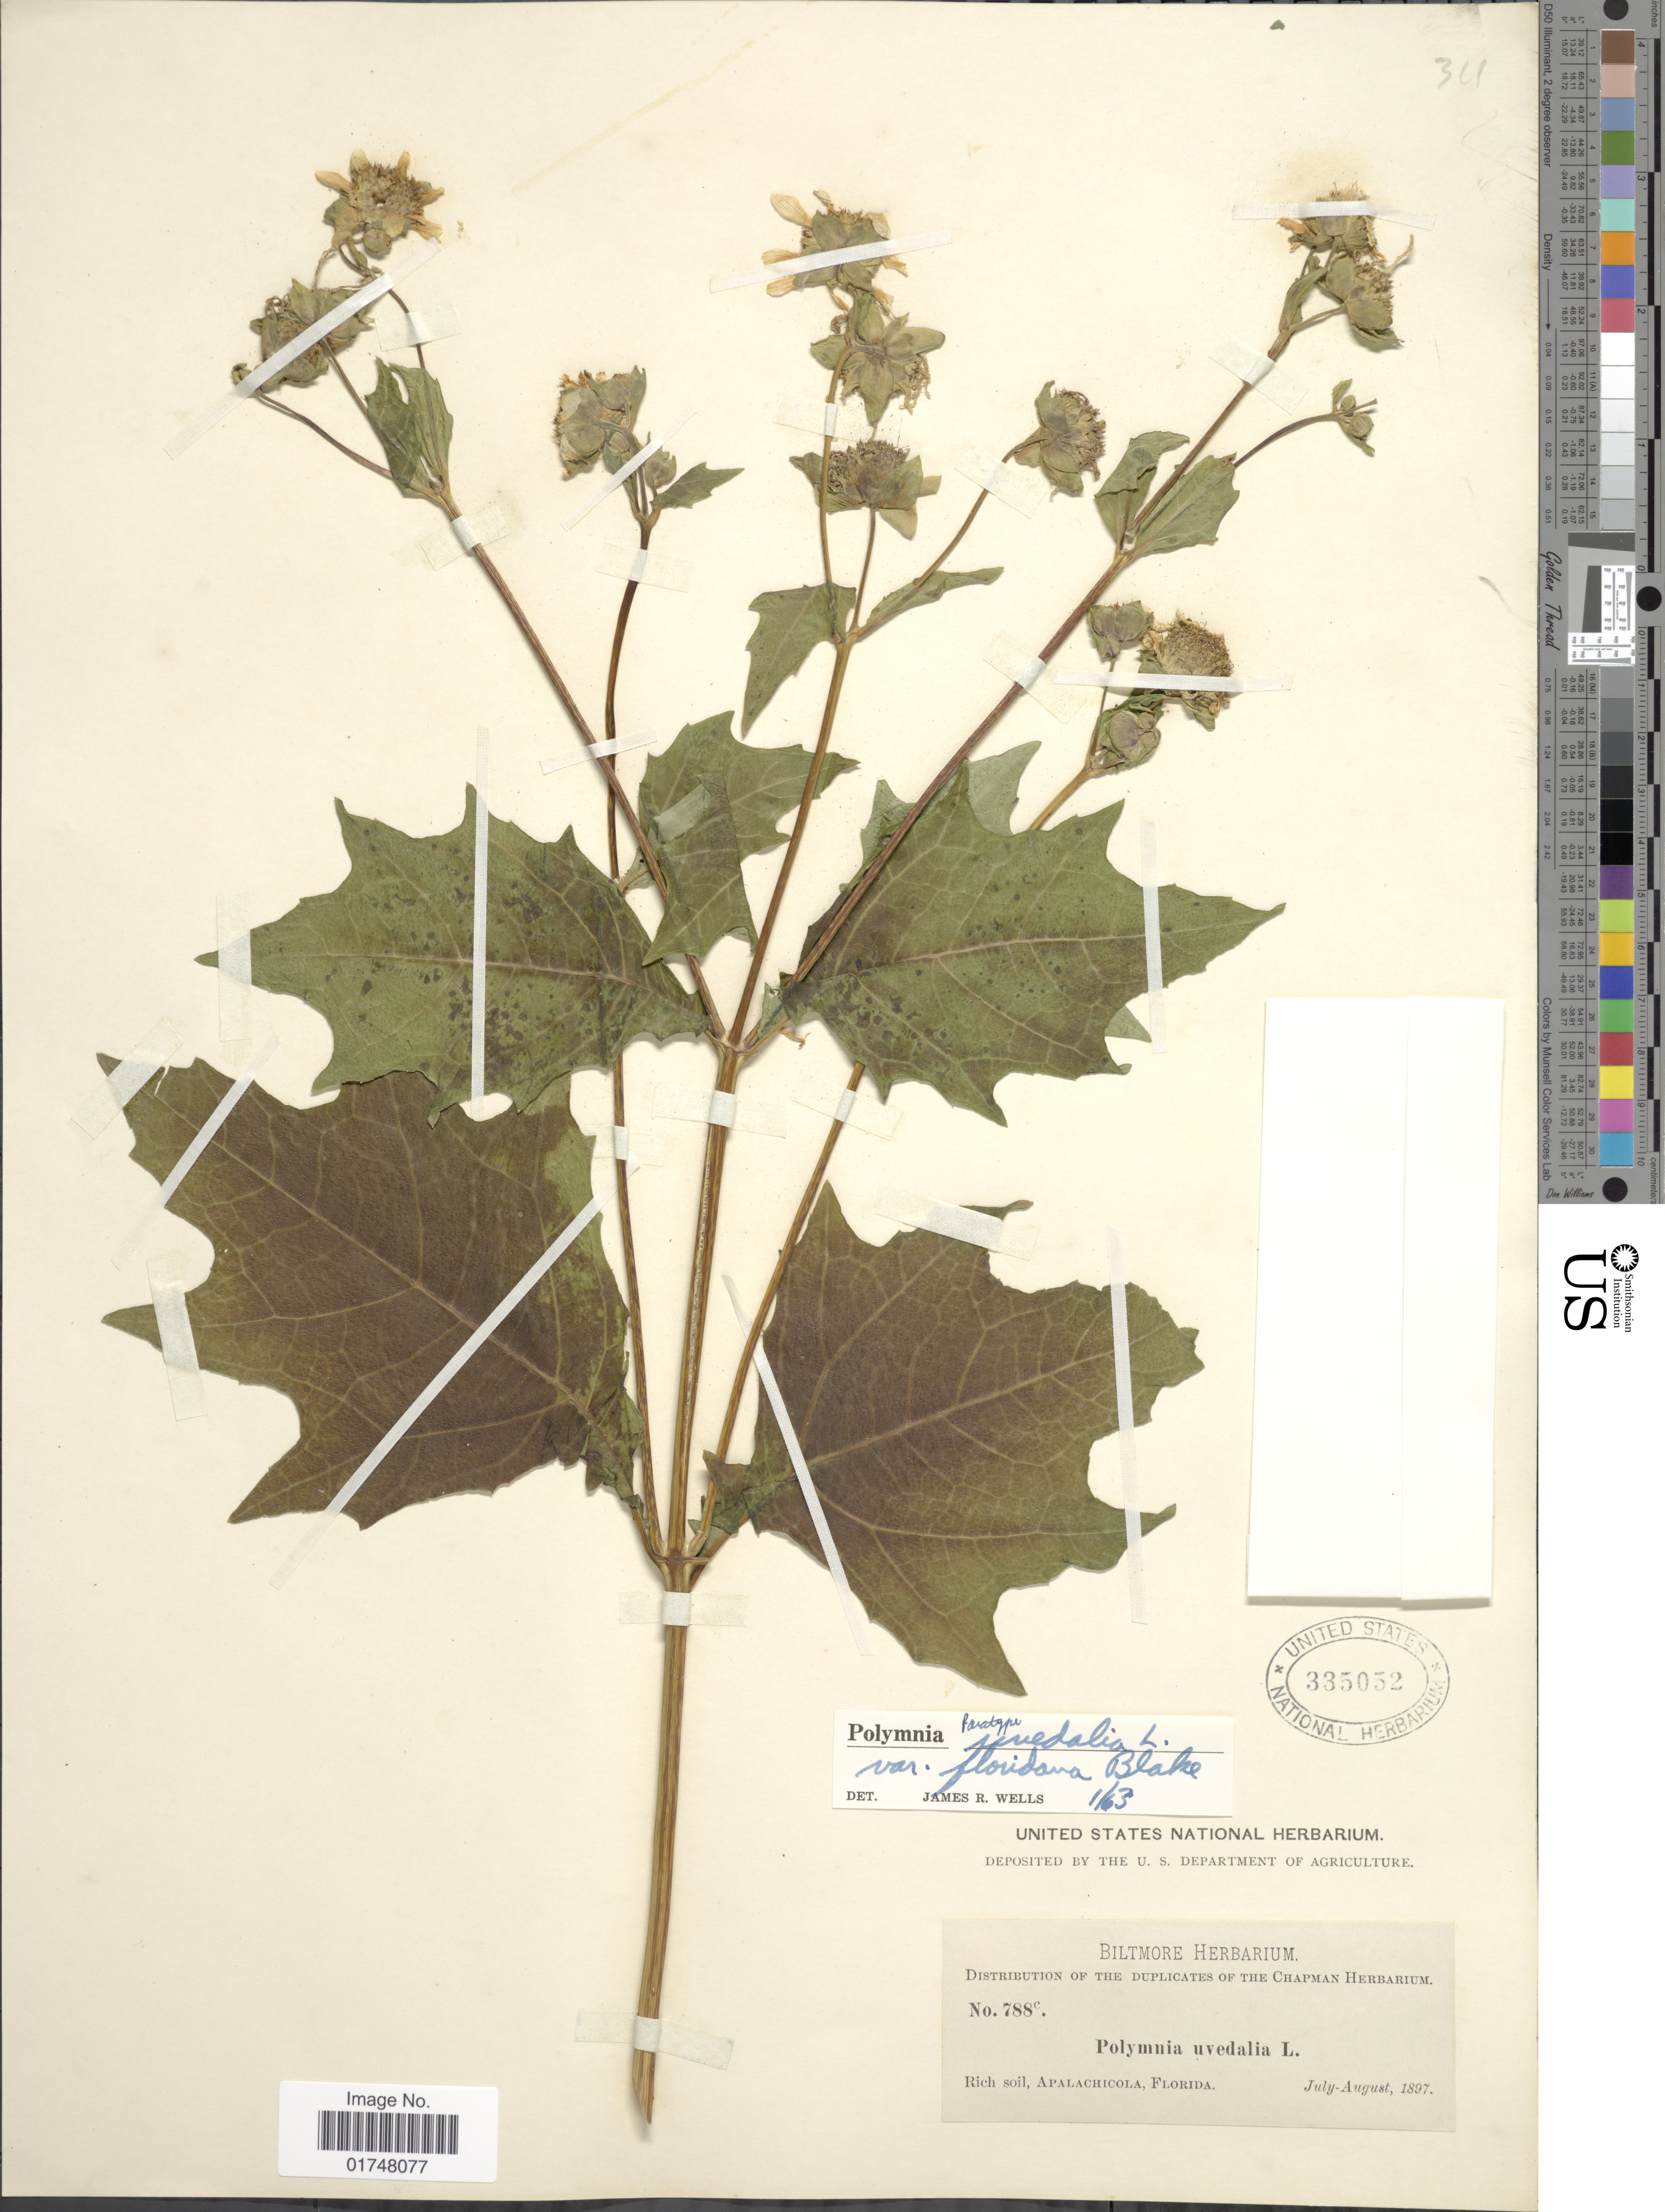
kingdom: Plantae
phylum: Tracheophyta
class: Magnoliopsida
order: Asterales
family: Asteraceae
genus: Smallanthus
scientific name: Smallanthus uvedalia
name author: (L.) Mack. ex Mack.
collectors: ex herb. Biltmore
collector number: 788c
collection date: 1897-07/1897-08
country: United States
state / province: Florida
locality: Apalachicola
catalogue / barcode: US 335052